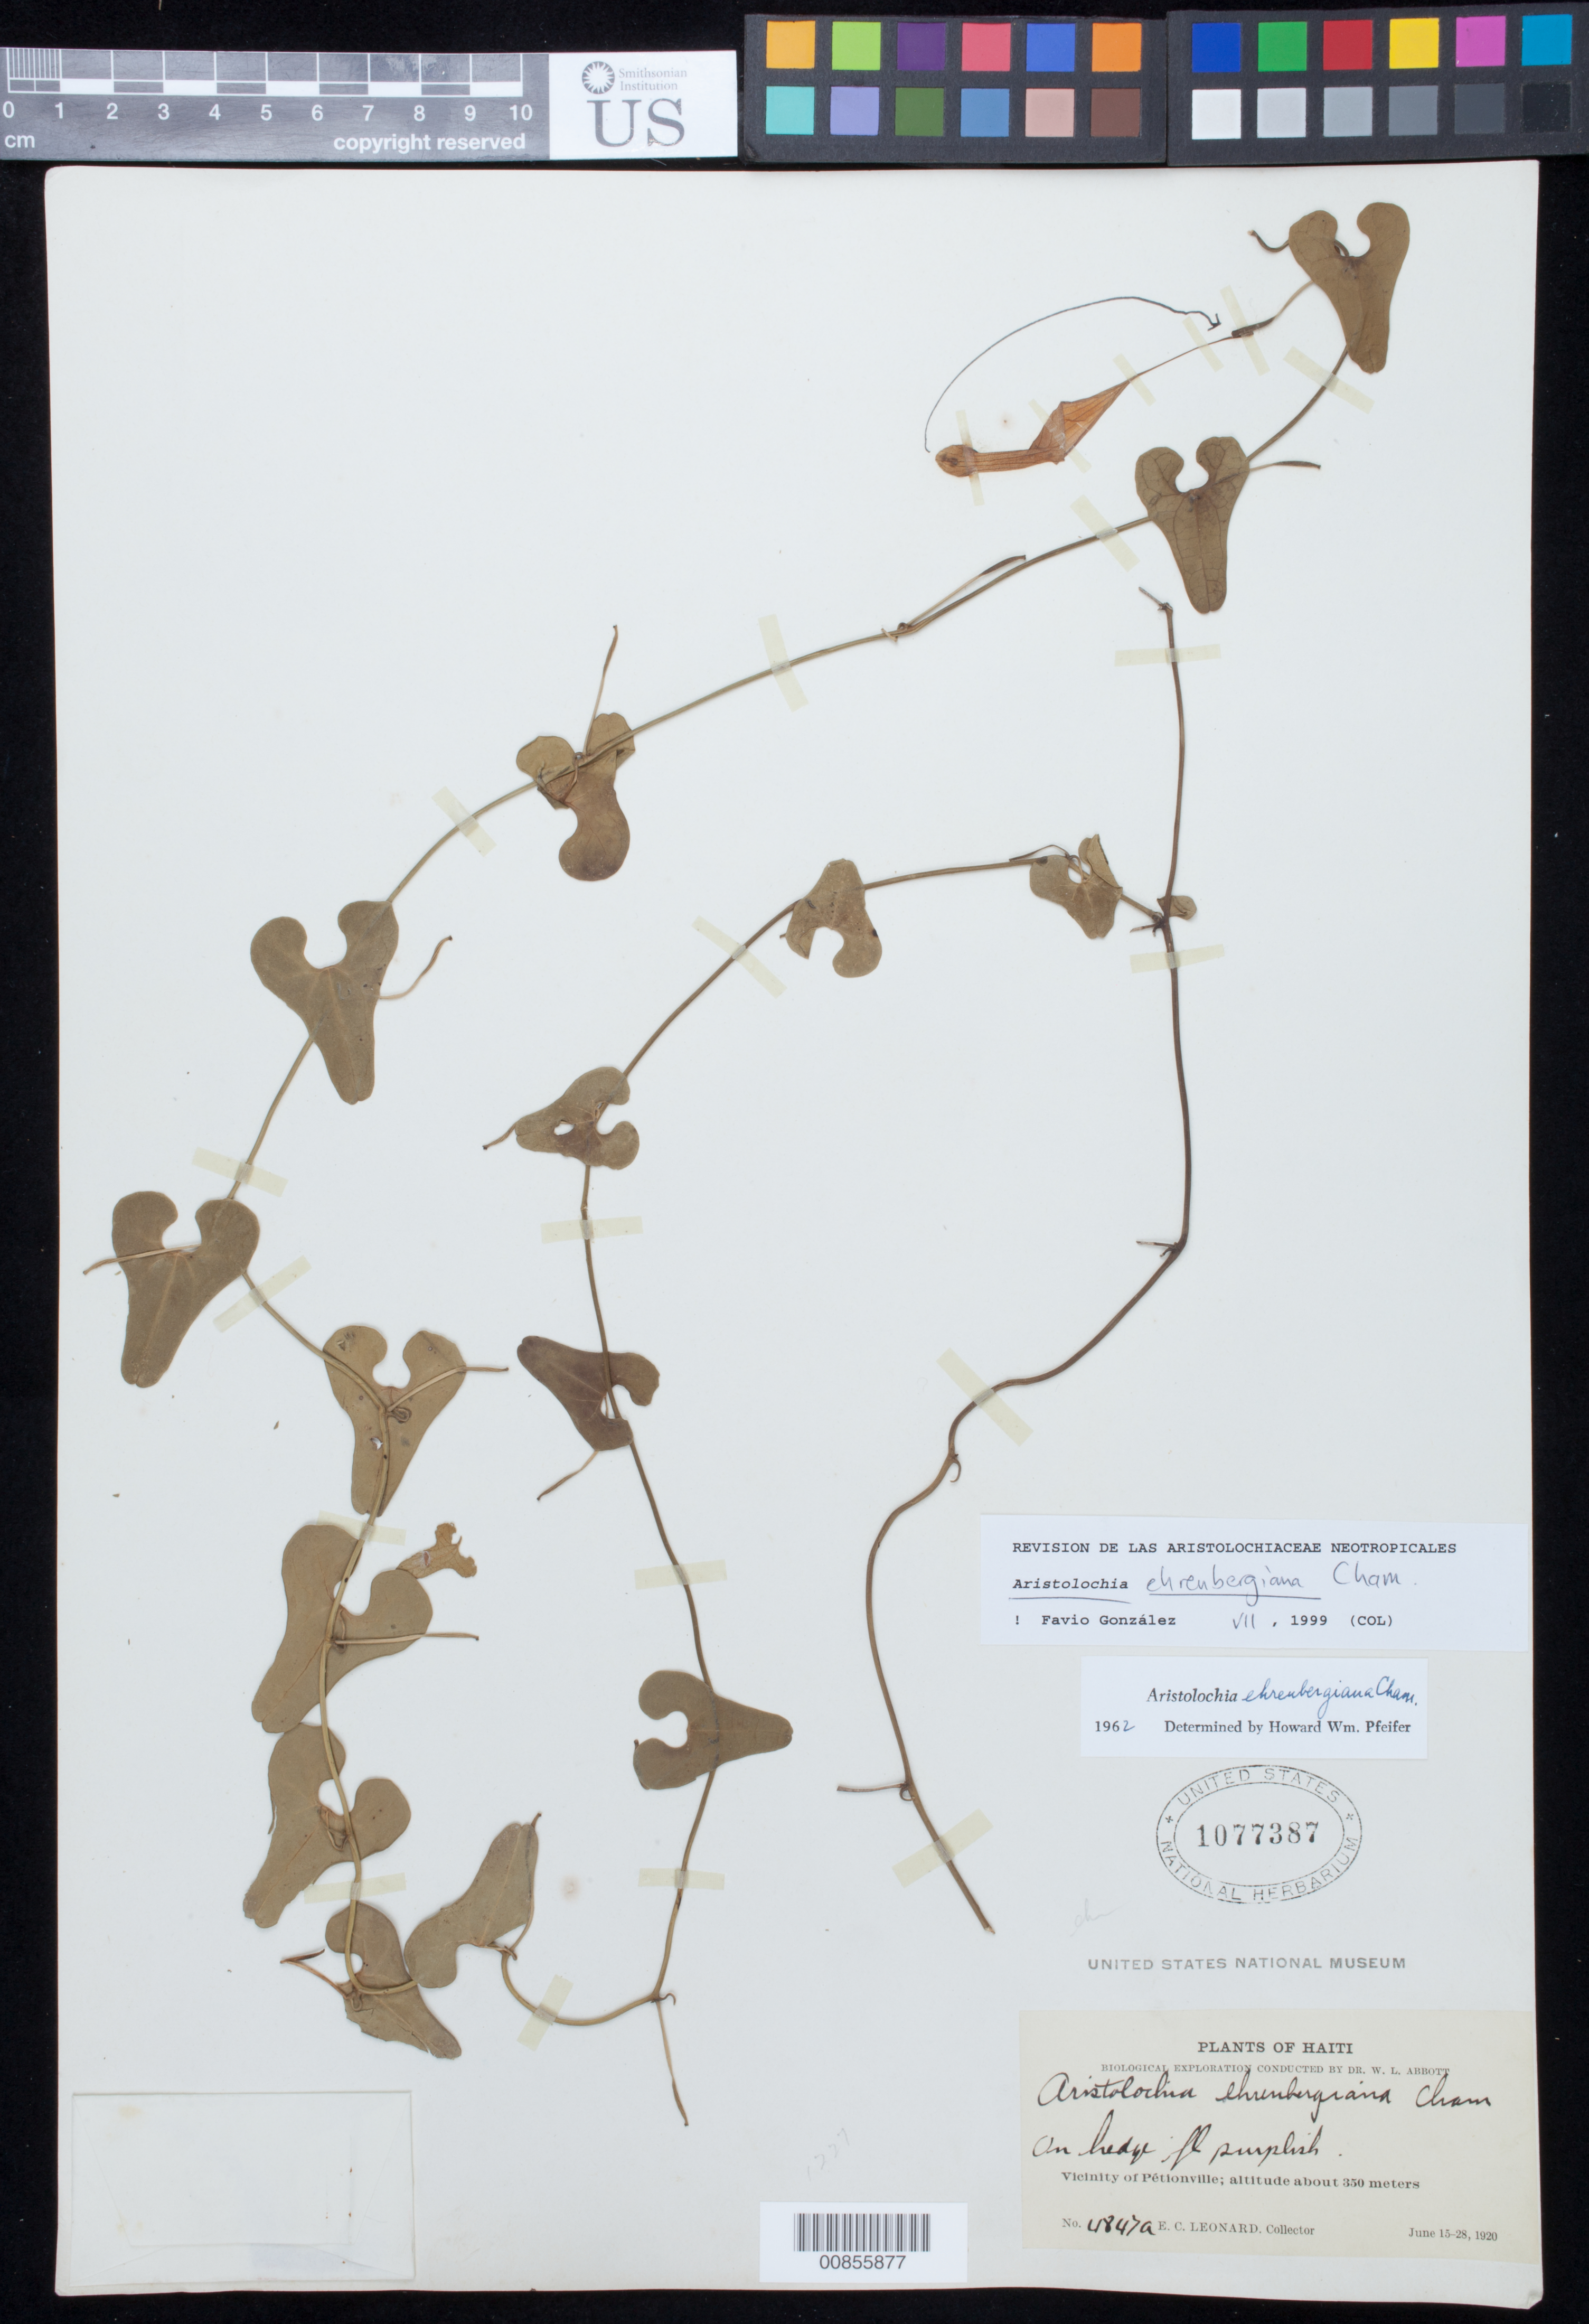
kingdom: Plantae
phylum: Tracheophyta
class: Magnoliopsida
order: Piperales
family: Aristolochiaceae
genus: Aristolochia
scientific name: Aristolochia ehrenbergiana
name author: Cham.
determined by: González, F., (COL), Universidad Nacional de Colombia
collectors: E. C. Leonard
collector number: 4847a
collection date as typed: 15 Jun 1920 to 28 Jun 1920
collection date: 1920-06-15/1920-06-28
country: Haiti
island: Hispaniola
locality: Vicinity of Pétionville.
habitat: On hedge.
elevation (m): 350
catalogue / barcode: US 1077387